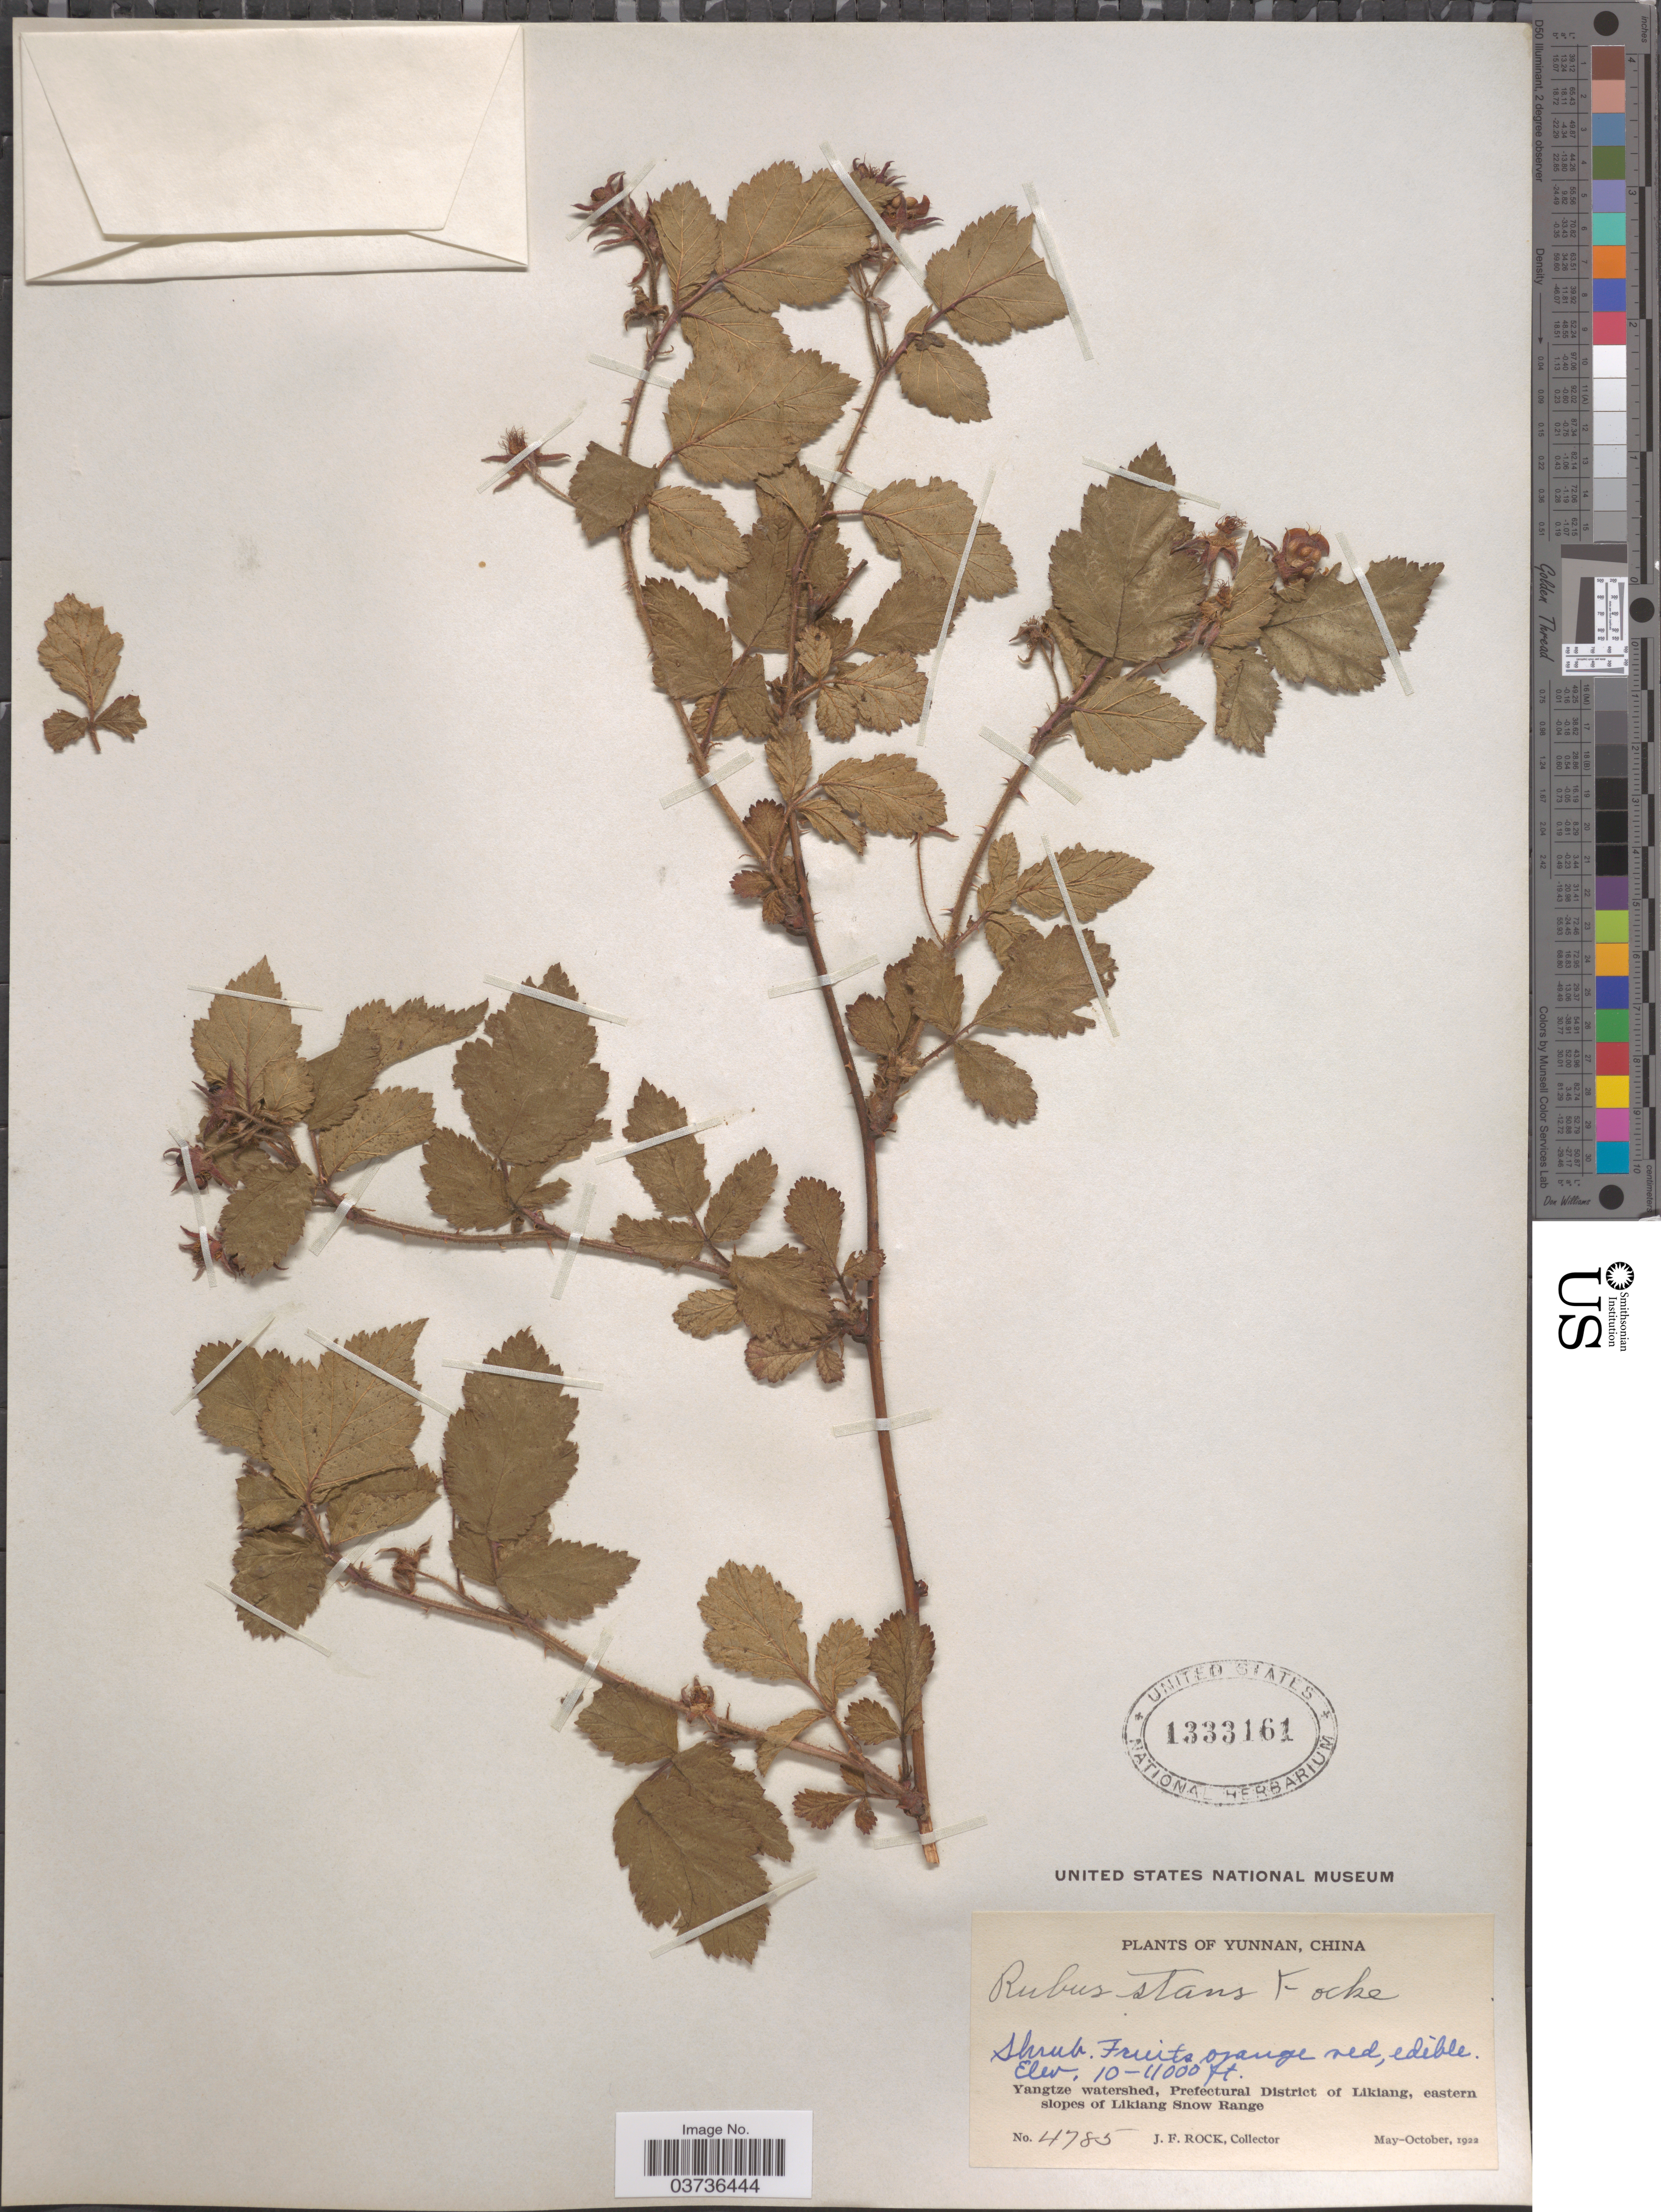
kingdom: Plantae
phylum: Tracheophyta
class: Magnoliopsida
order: Rosales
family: Rosaceae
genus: Rubus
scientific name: Rubus stans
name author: Focke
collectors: J. Rock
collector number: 4785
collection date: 1922-05/1922-10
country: China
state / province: Yunnan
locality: Yangtze watershed, Prefectural District of Likiang, eastern slopes of Likiang Snow Range.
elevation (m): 3048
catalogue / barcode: US 1333161